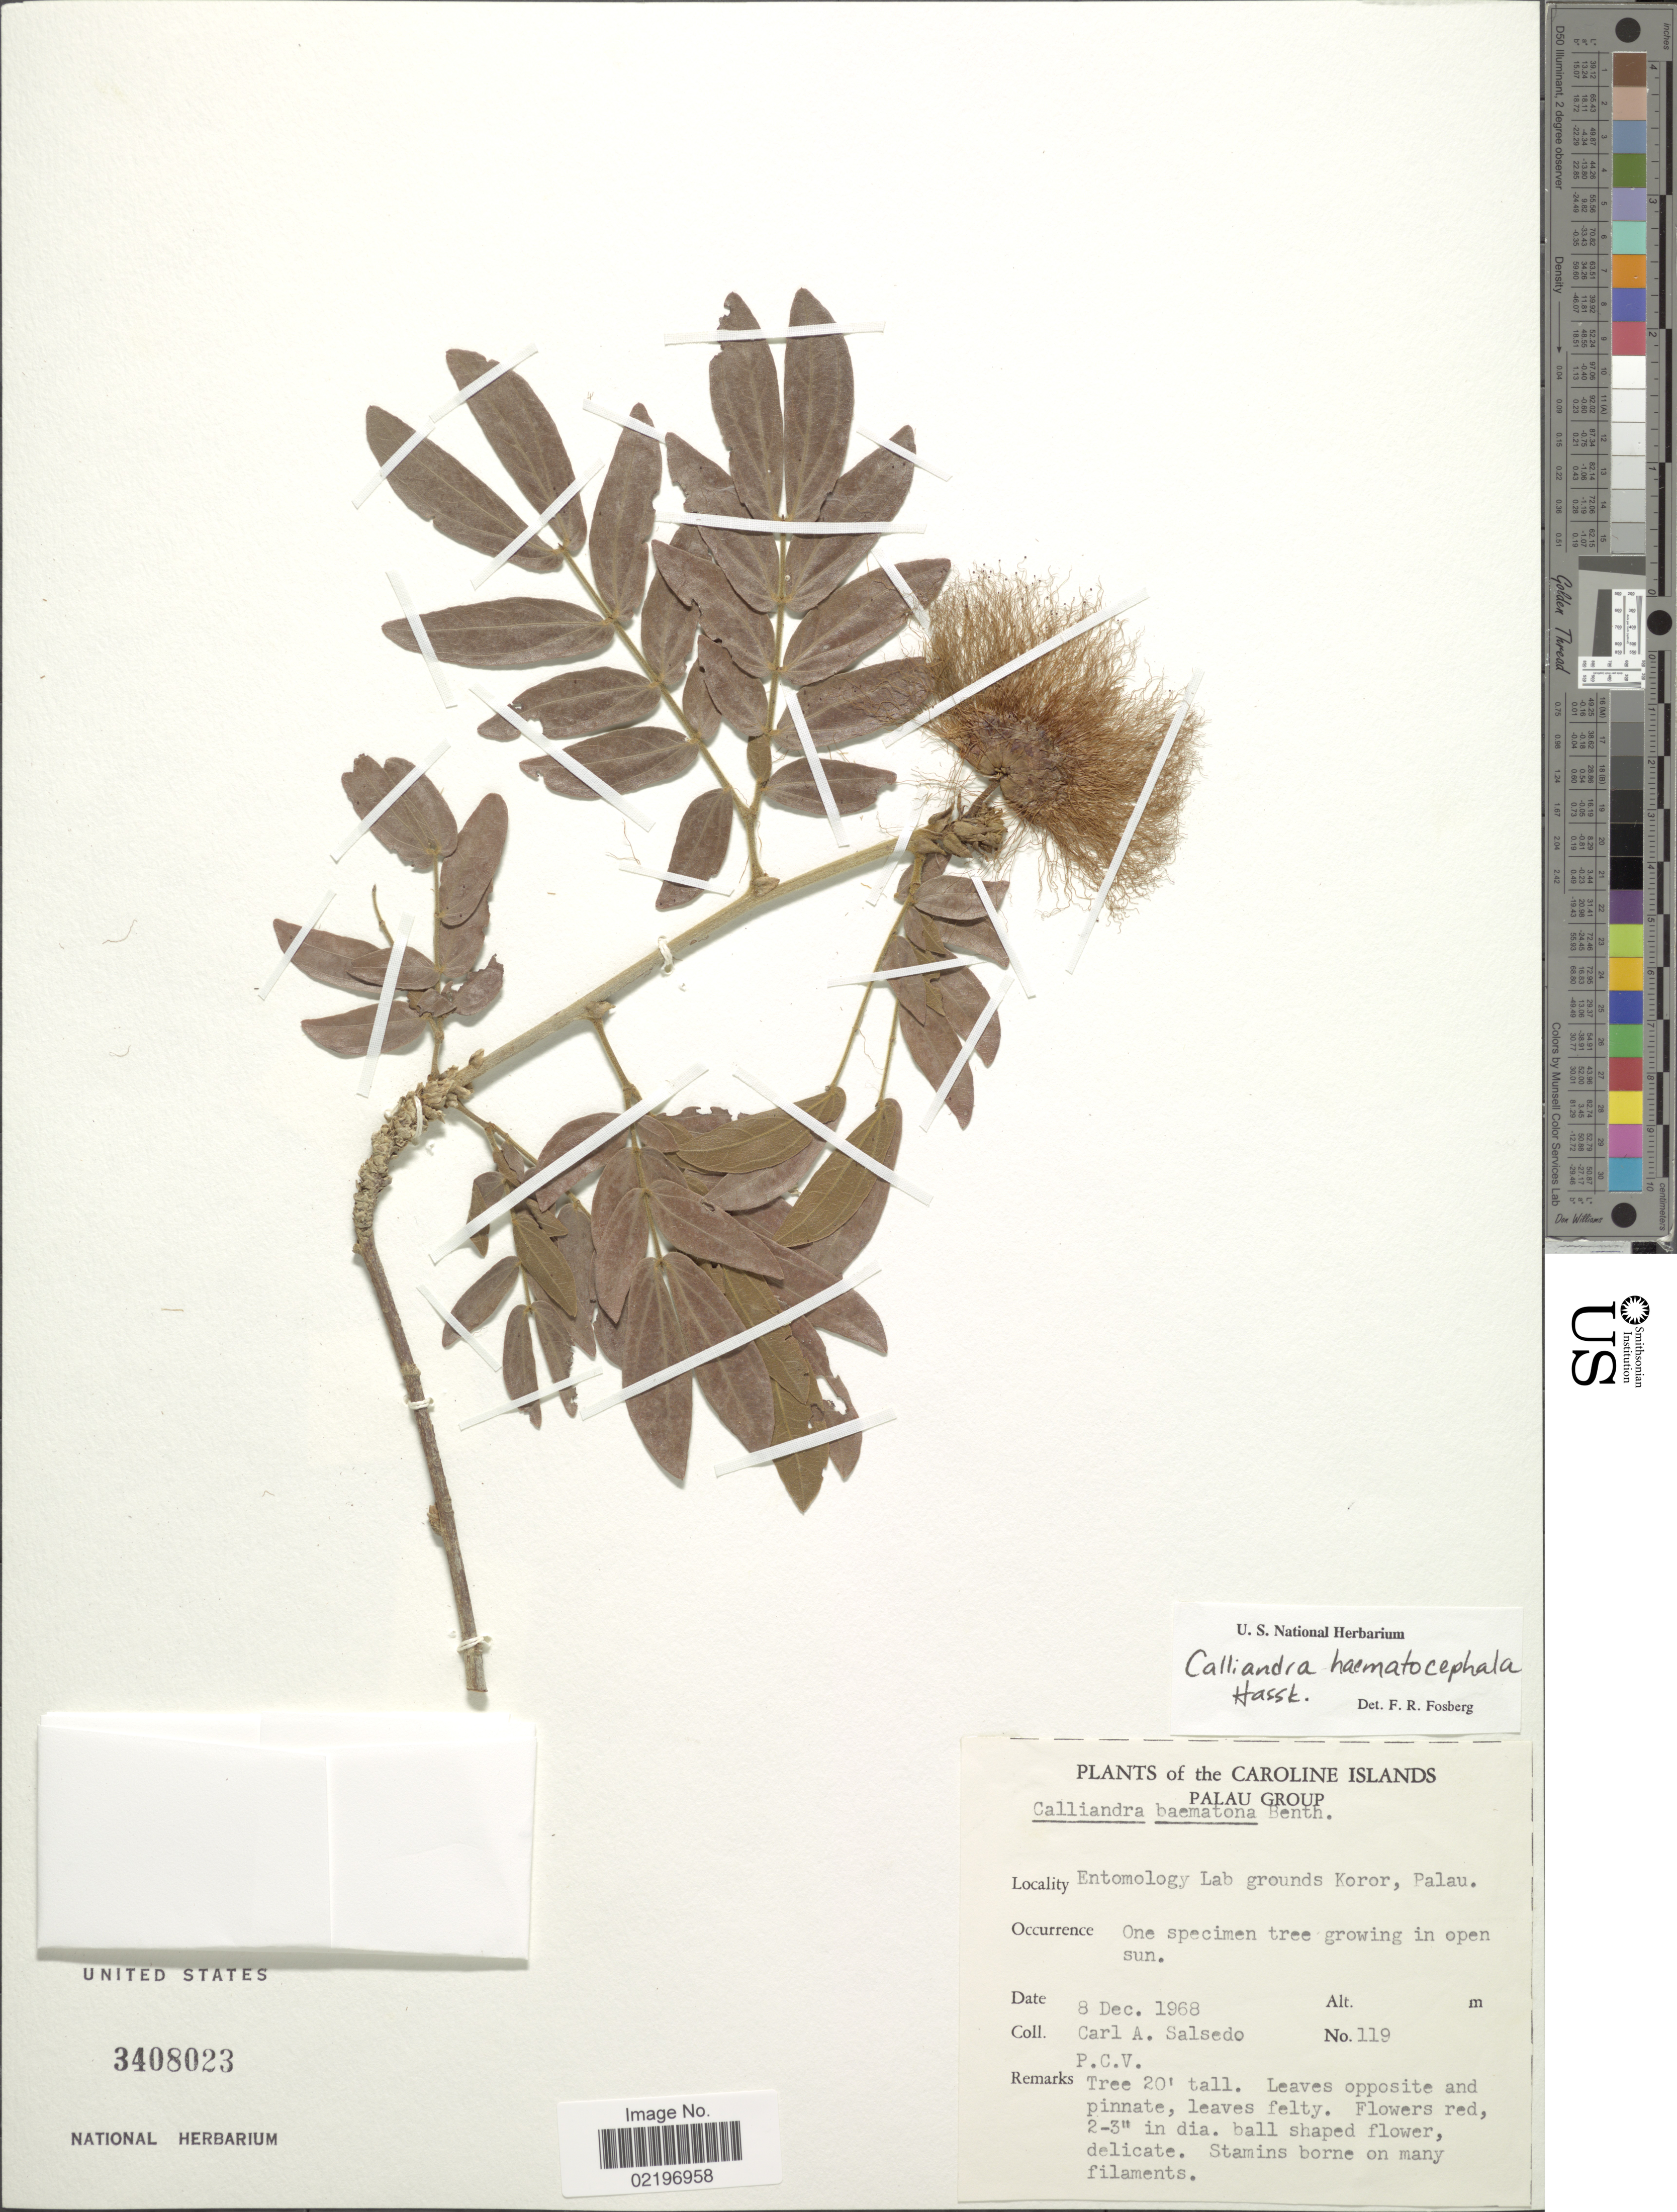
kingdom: Plantae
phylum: Tracheophyta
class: Magnoliopsida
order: Fabales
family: Fabaceae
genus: Calliandra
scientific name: Calliandra haematocephala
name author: Hassk.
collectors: C.A. Salsedo & P.C.V.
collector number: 119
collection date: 1968-12-08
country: Palau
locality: Caroline Islands. Palau Group. Entomology Lab Ground Koror, Palau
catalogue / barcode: US 3408023